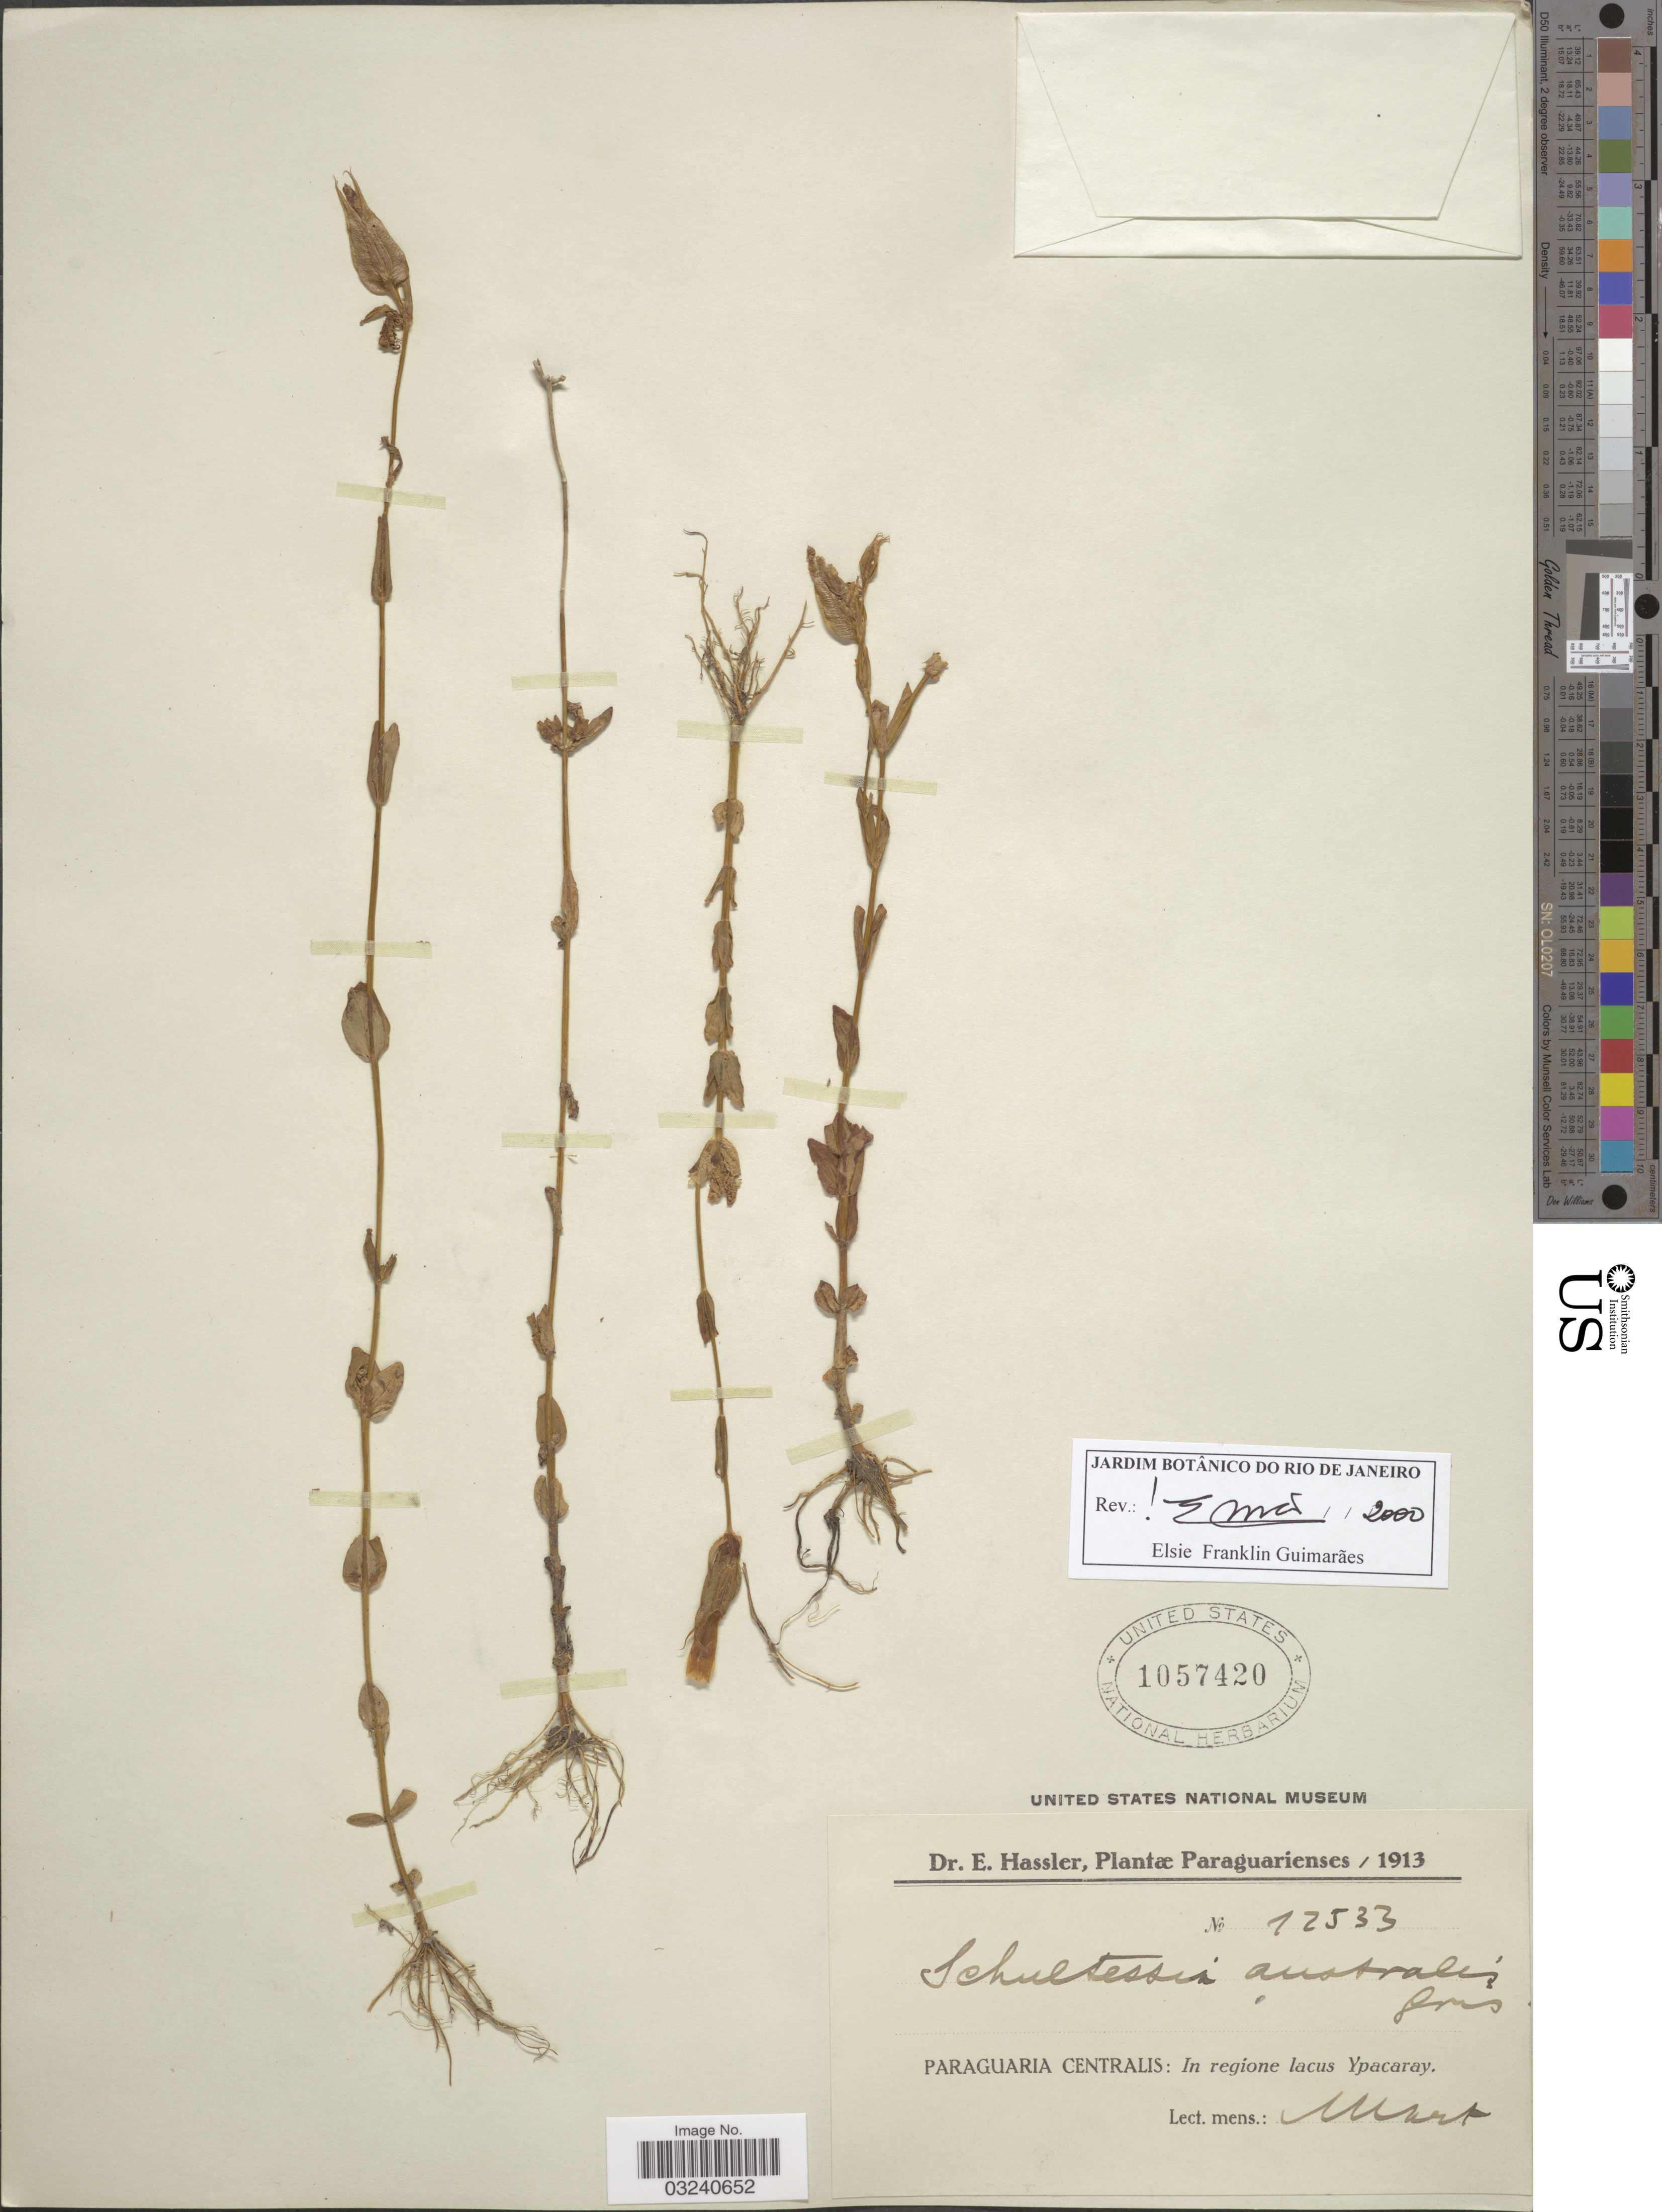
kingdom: Plantae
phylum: Tracheophyta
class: Magnoliopsida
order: Gentianales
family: Gentianaceae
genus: Schultesia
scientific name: Schultesia australis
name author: Griseb.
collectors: E. Hassler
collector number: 12533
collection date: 1913-03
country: Paraguay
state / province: Central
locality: Paraguaria Centralis: In regione lacus Ypacaray.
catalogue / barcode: US 1057420